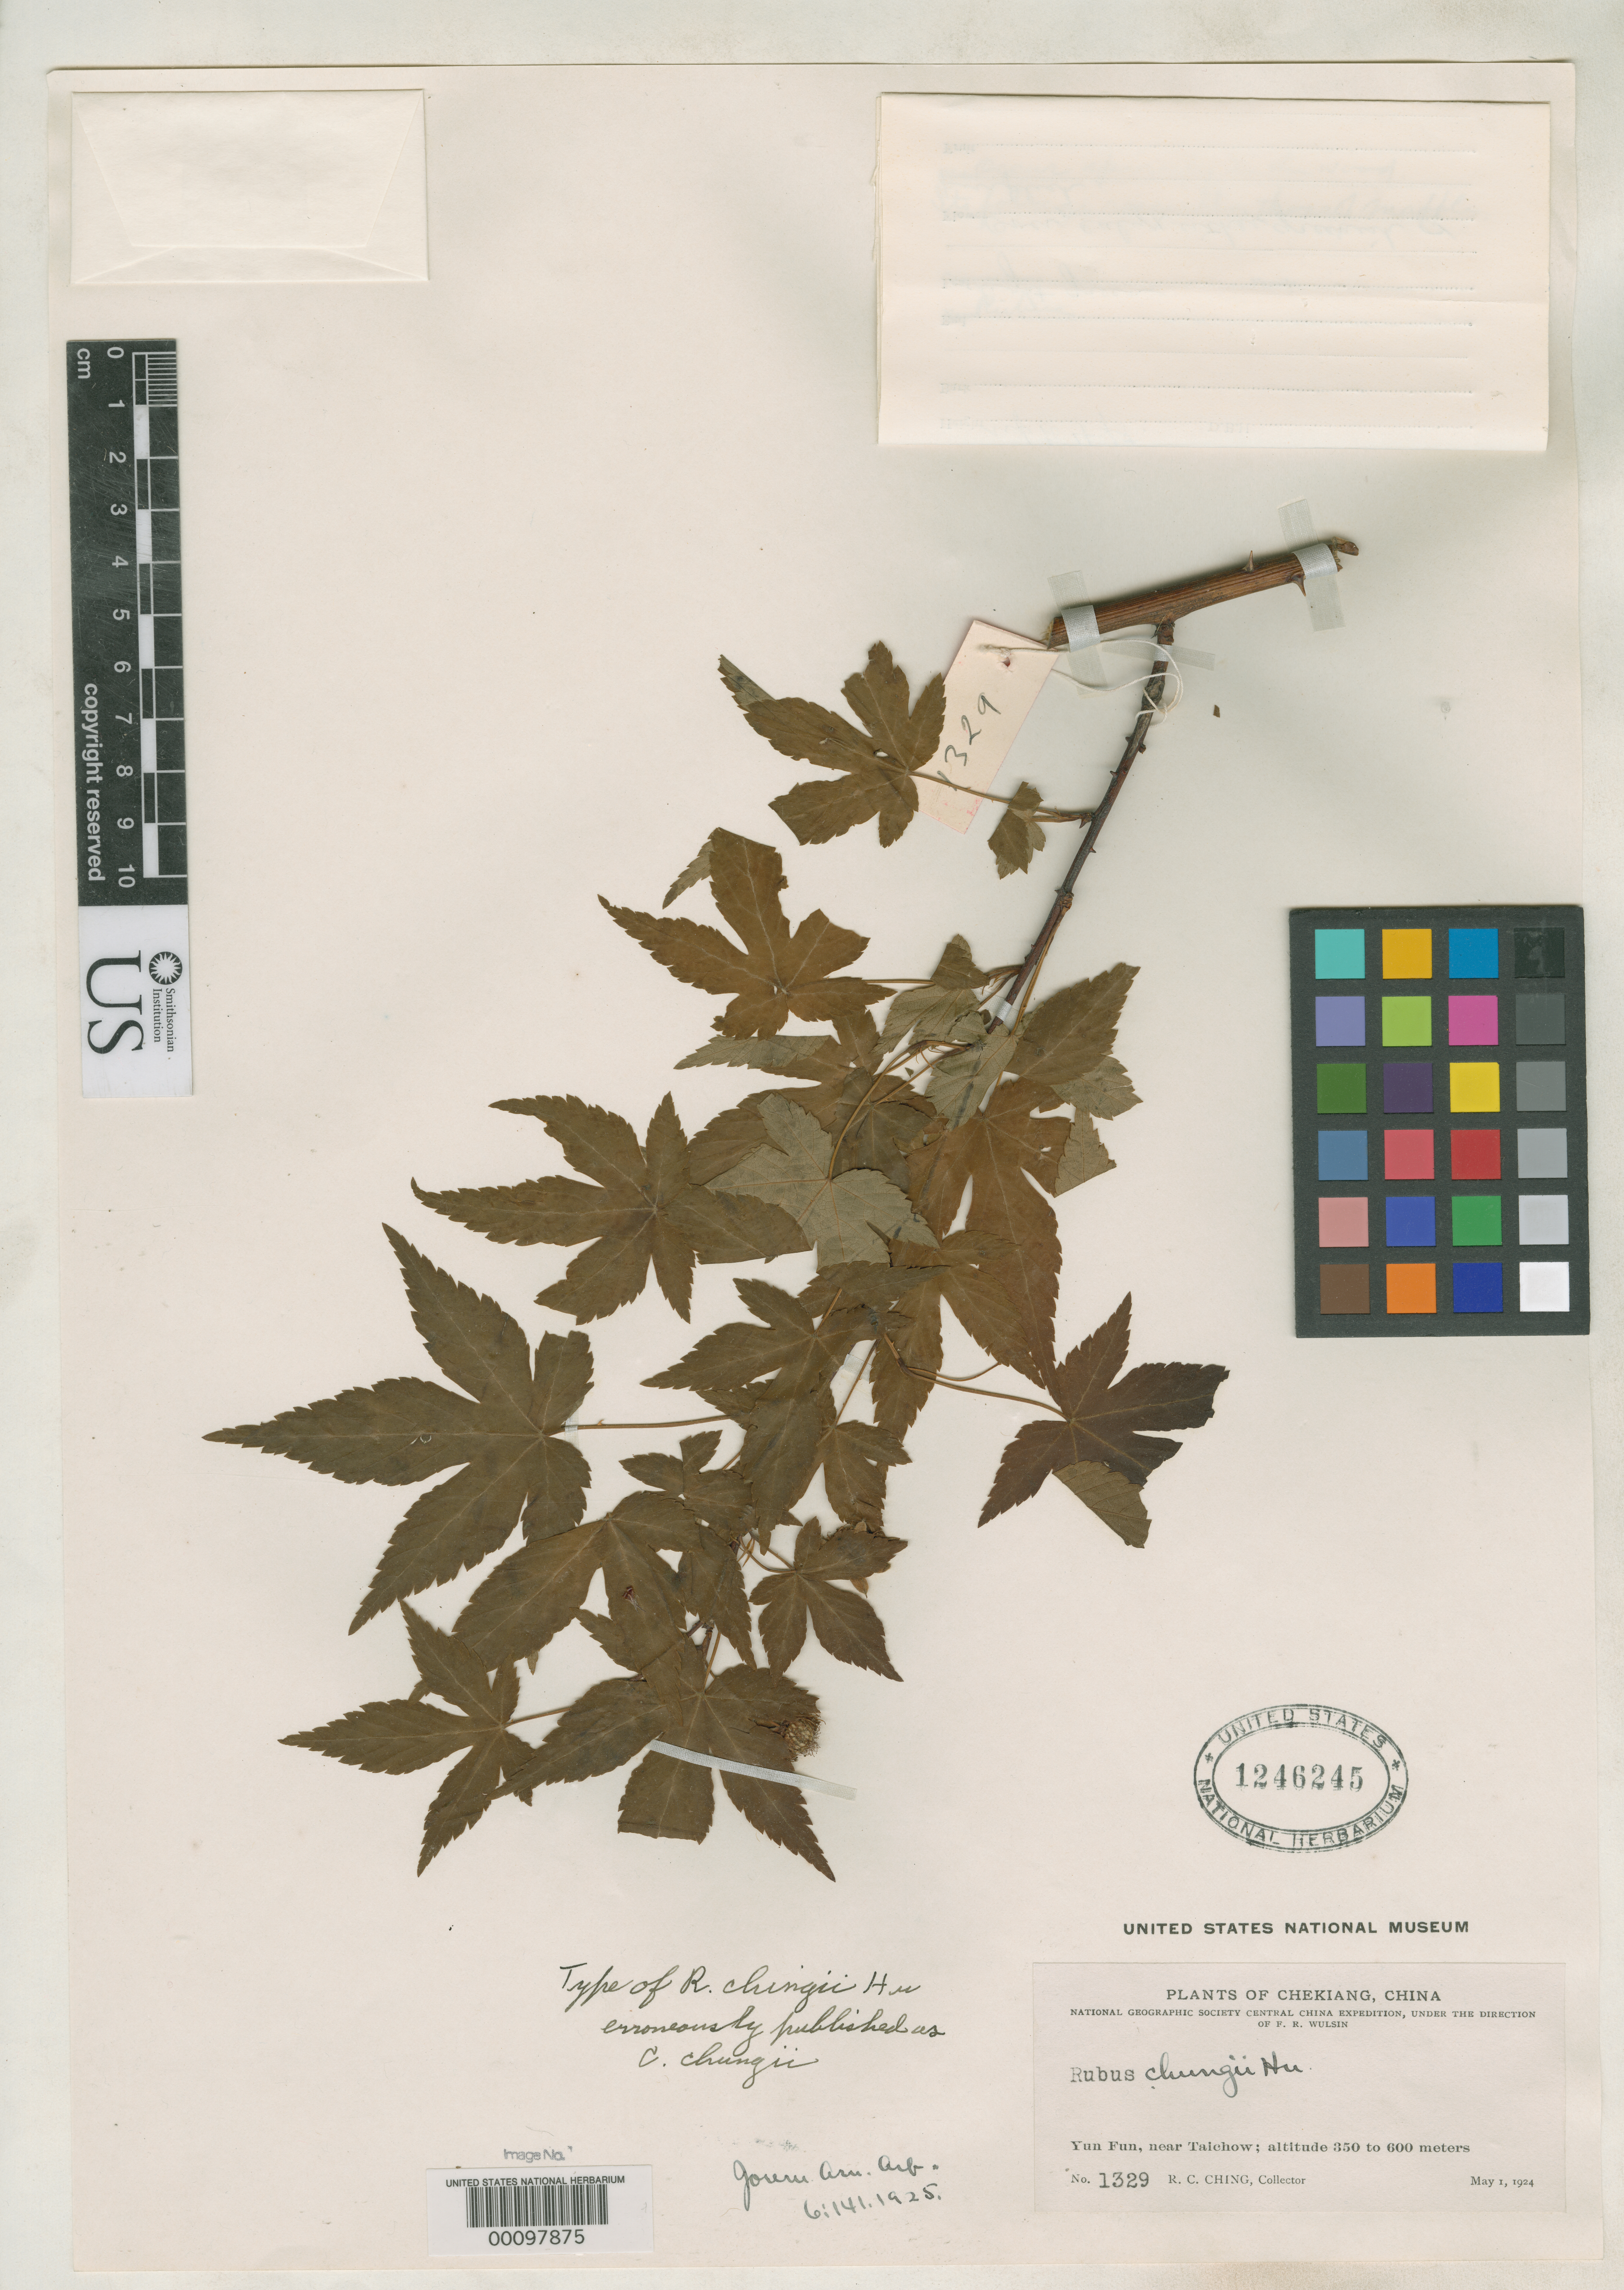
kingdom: Plantae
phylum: Tracheophyta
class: Magnoliopsida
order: Rosales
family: Rosaceae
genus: Rubus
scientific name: Rubus chingii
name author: Hu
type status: Isotype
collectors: R. C. Ching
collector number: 1329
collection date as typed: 01 May 1924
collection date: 1924-05-01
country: China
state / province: Zhejiang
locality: Fun-fan, Taichow.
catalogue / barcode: US 1246245